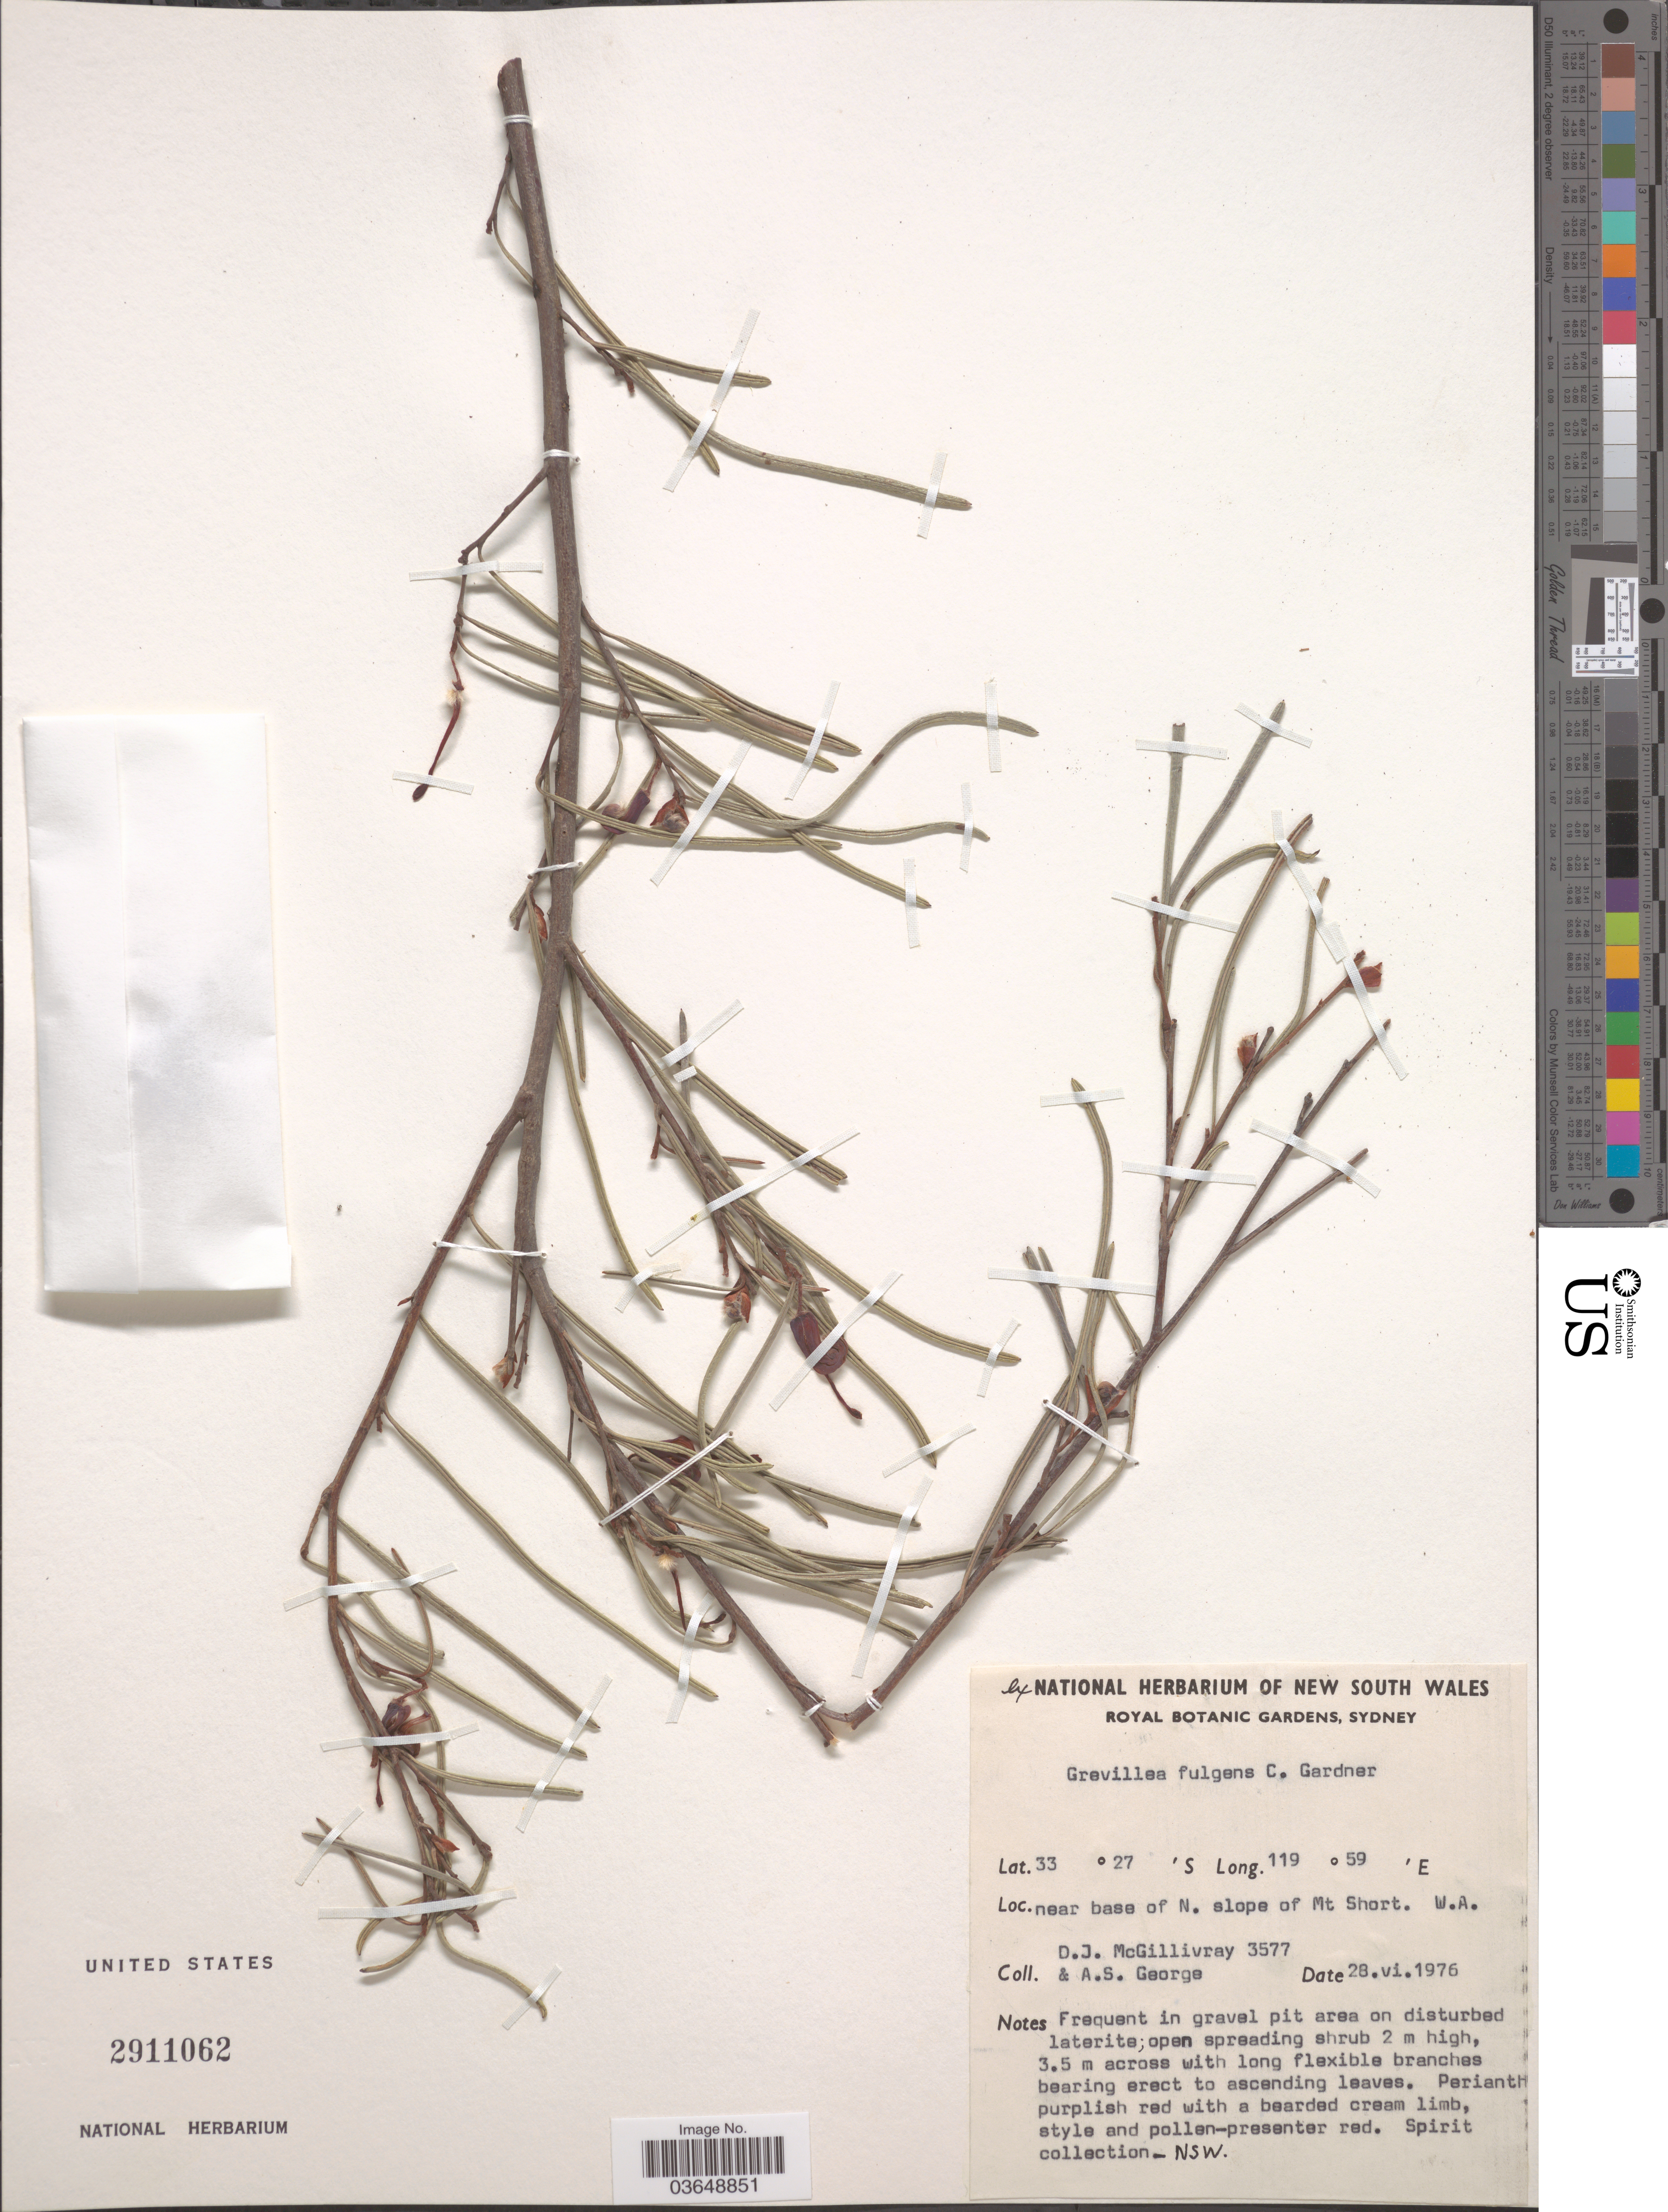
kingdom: Plantae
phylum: Tracheophyta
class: Magnoliopsida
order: Proteales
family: Proteaceae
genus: Grevillea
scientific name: Grevillea fulgens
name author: C.A. Gardner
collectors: D. J. McGillivray & A. S. George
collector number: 3577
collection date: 1976-06-28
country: Australia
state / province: Western Australia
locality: Near base of N. slope of Mt. Short.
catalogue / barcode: US 2911062